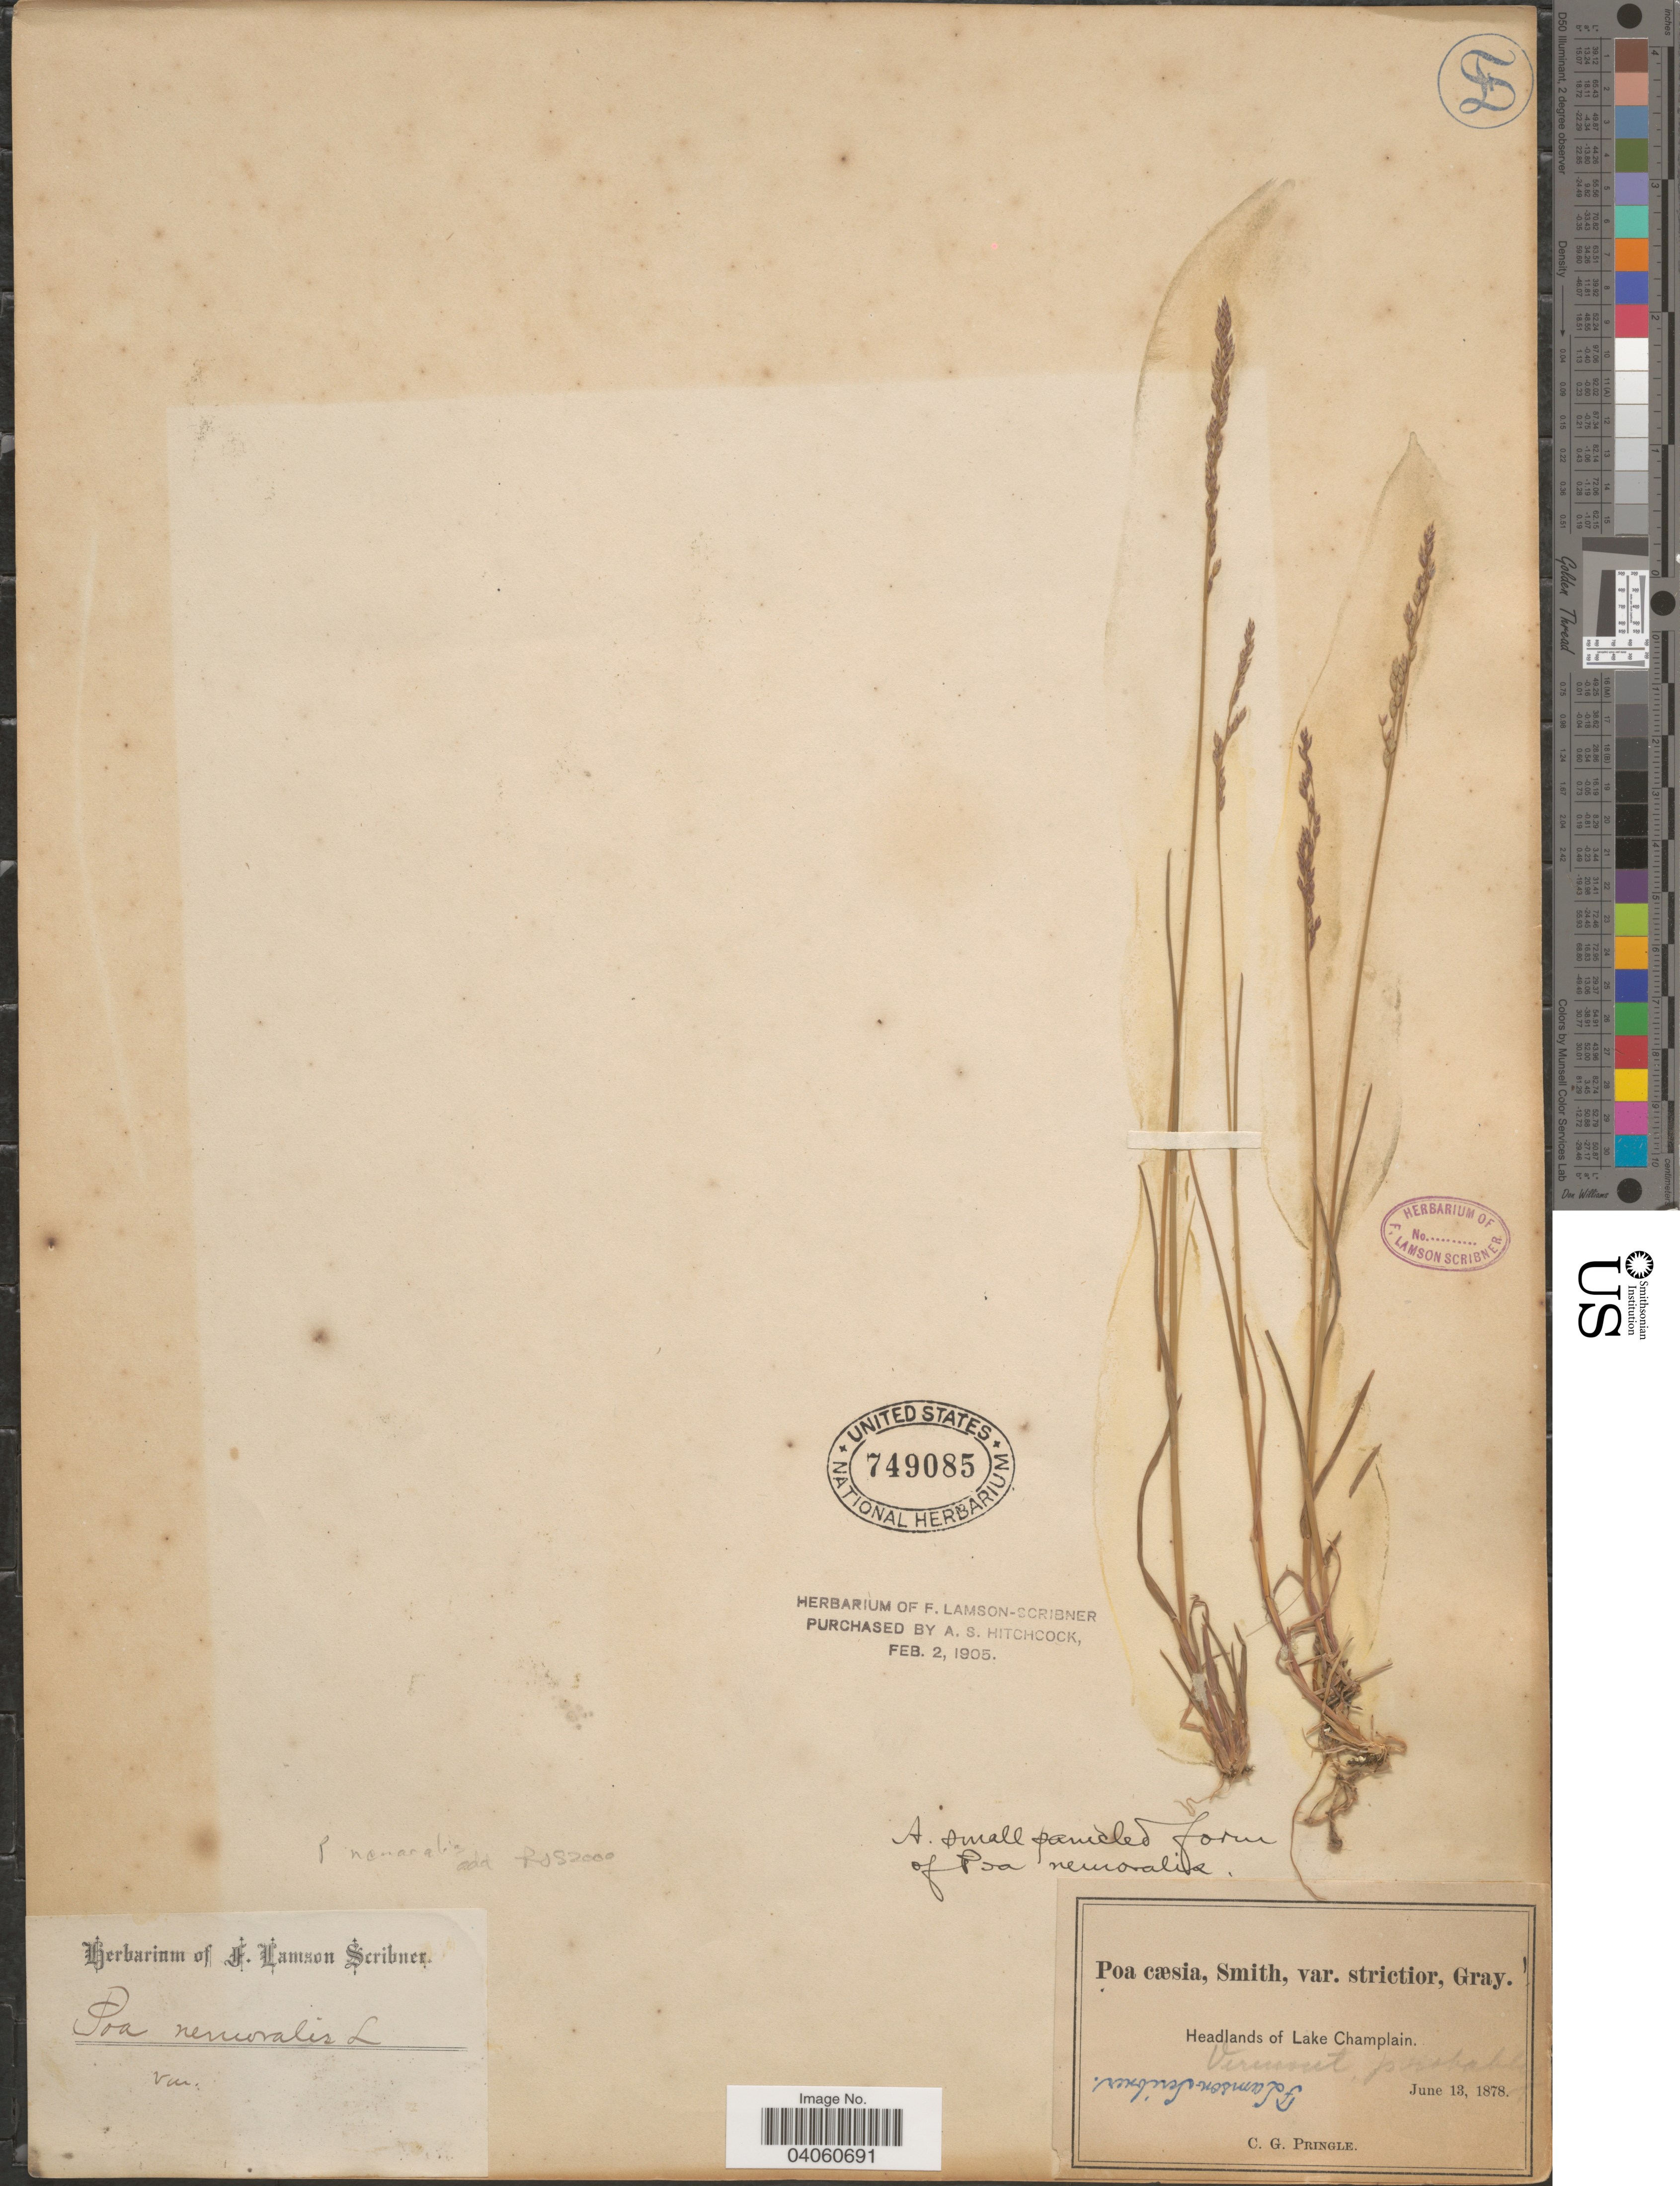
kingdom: Plantae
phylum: Tracheophyta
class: Liliopsida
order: Poales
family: Poaceae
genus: Poa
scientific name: Poa nemoralis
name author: L.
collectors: C. G. Pringle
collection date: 1878-06-13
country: United States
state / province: Vermont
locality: Headlands of Lake Champlain.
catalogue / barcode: US 749085